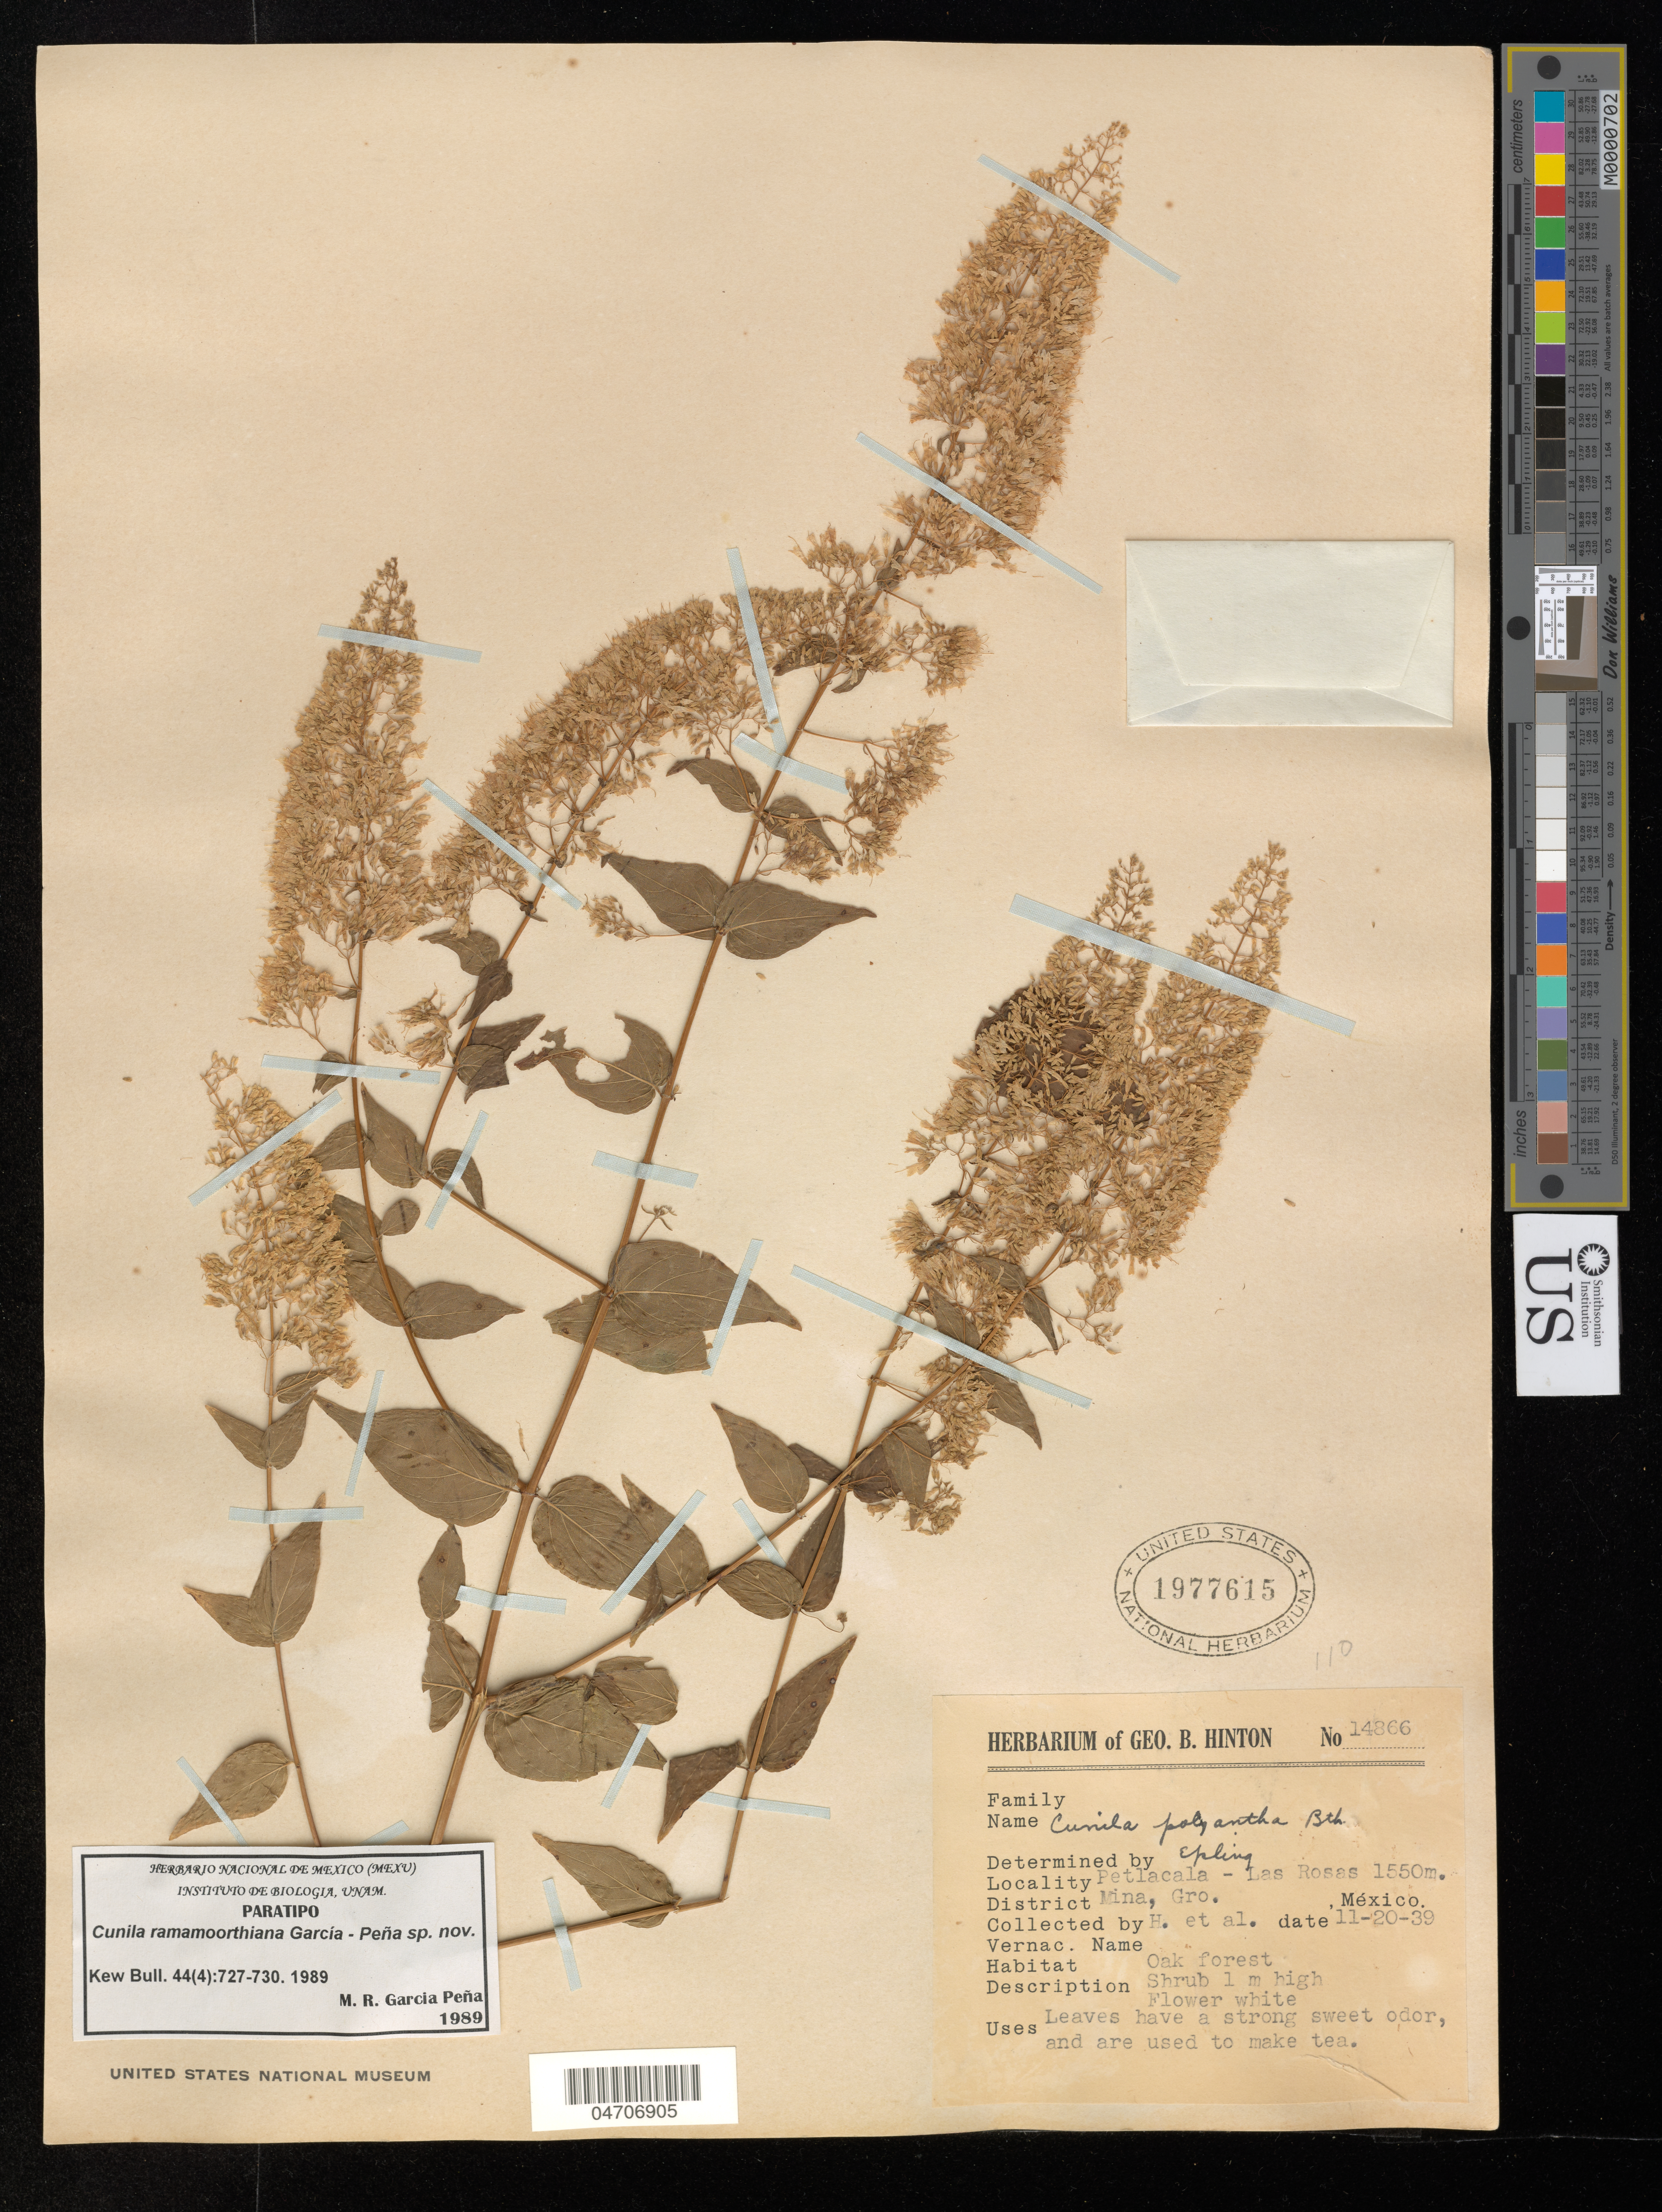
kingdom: Plantae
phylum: Tracheophyta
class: Magnoliopsida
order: Lamiales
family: Lamiaceae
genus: Cunila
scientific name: Cunila ramamoorthiana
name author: García-Peña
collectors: G. B. Hinton & et al.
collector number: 14866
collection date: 1939-11-20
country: Mexico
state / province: Guerrero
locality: Petlacala - Las Rosas. District Mina.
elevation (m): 1550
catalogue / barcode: US 1977615